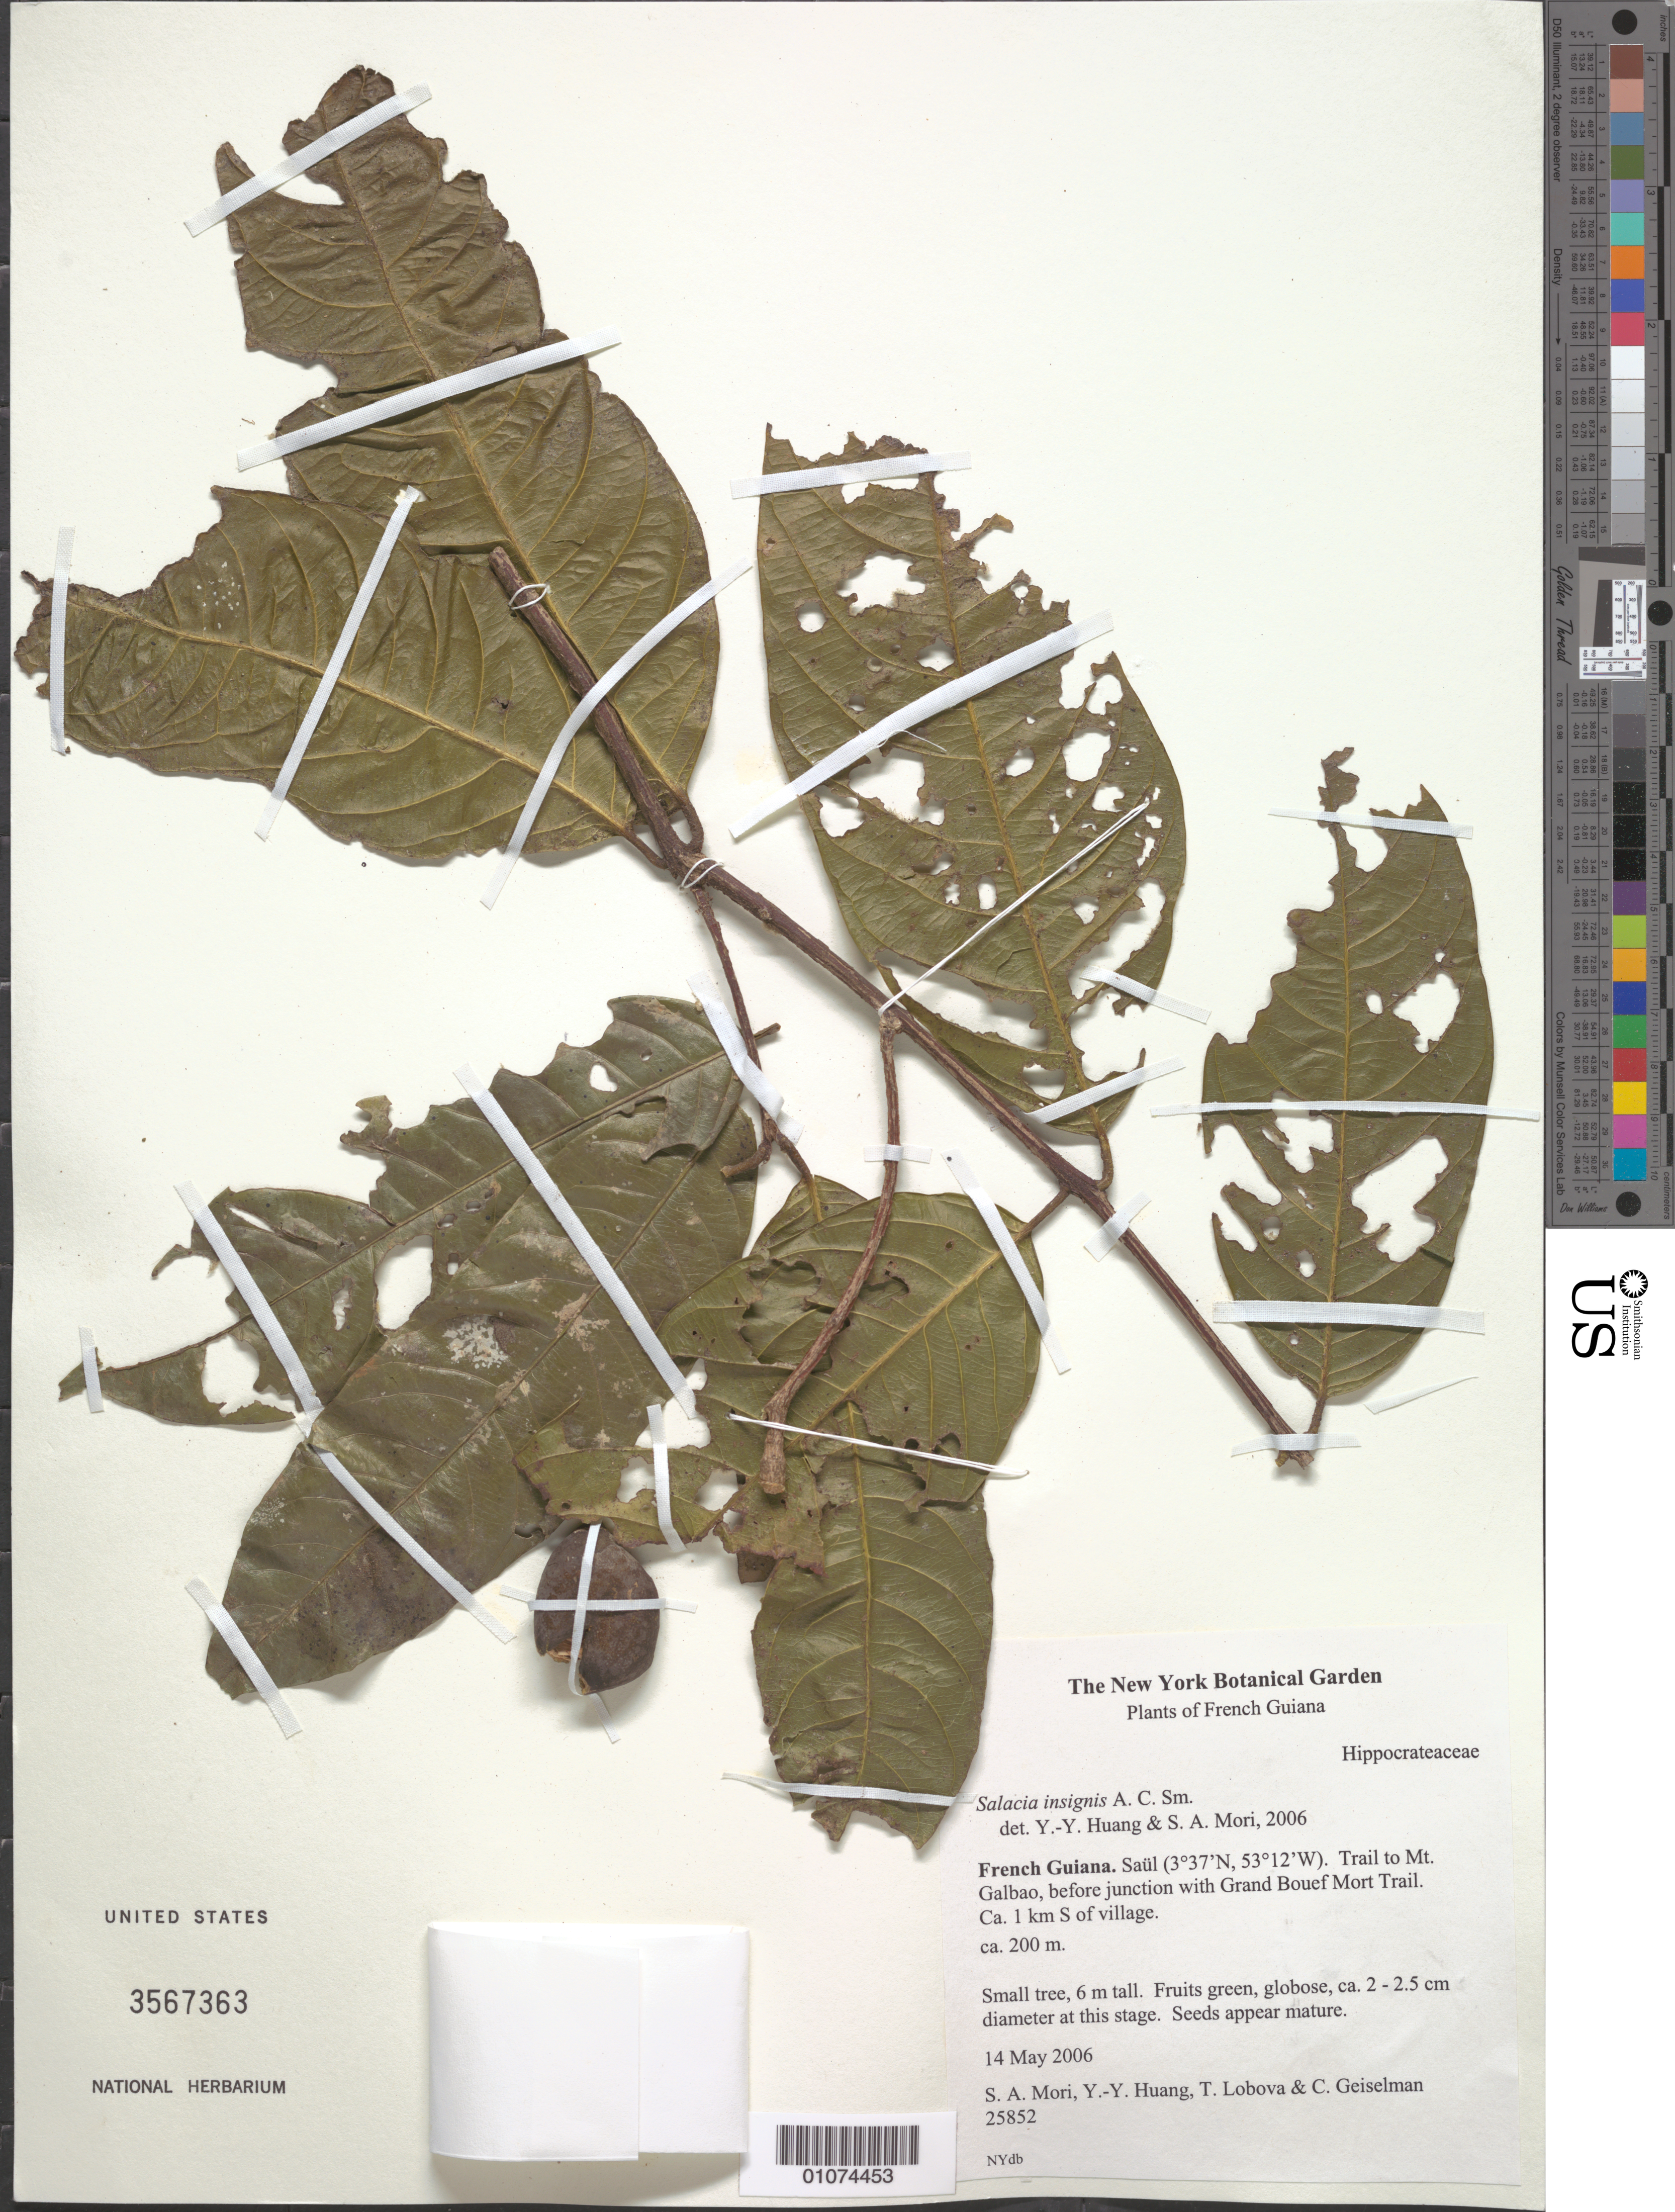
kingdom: Plantae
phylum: Tracheophyta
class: Magnoliopsida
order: Celastrales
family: Celastraceae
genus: Salacia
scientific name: Salacia insignis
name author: A.C. Sm.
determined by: Huang, Y. Y.; Mori, Scott A.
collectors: S. Mori, Y. Huang, T. Lobova & C. Geiselman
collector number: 25852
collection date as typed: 14-May-06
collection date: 2006-05-14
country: French Guiana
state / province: Saint-Laurent-du-Maroni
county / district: Saül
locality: Trail to Mt. Galbao, before junction with Grand Bouef Mort Trail. Ca. 1 km S of village.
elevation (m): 200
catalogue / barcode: US 3567363